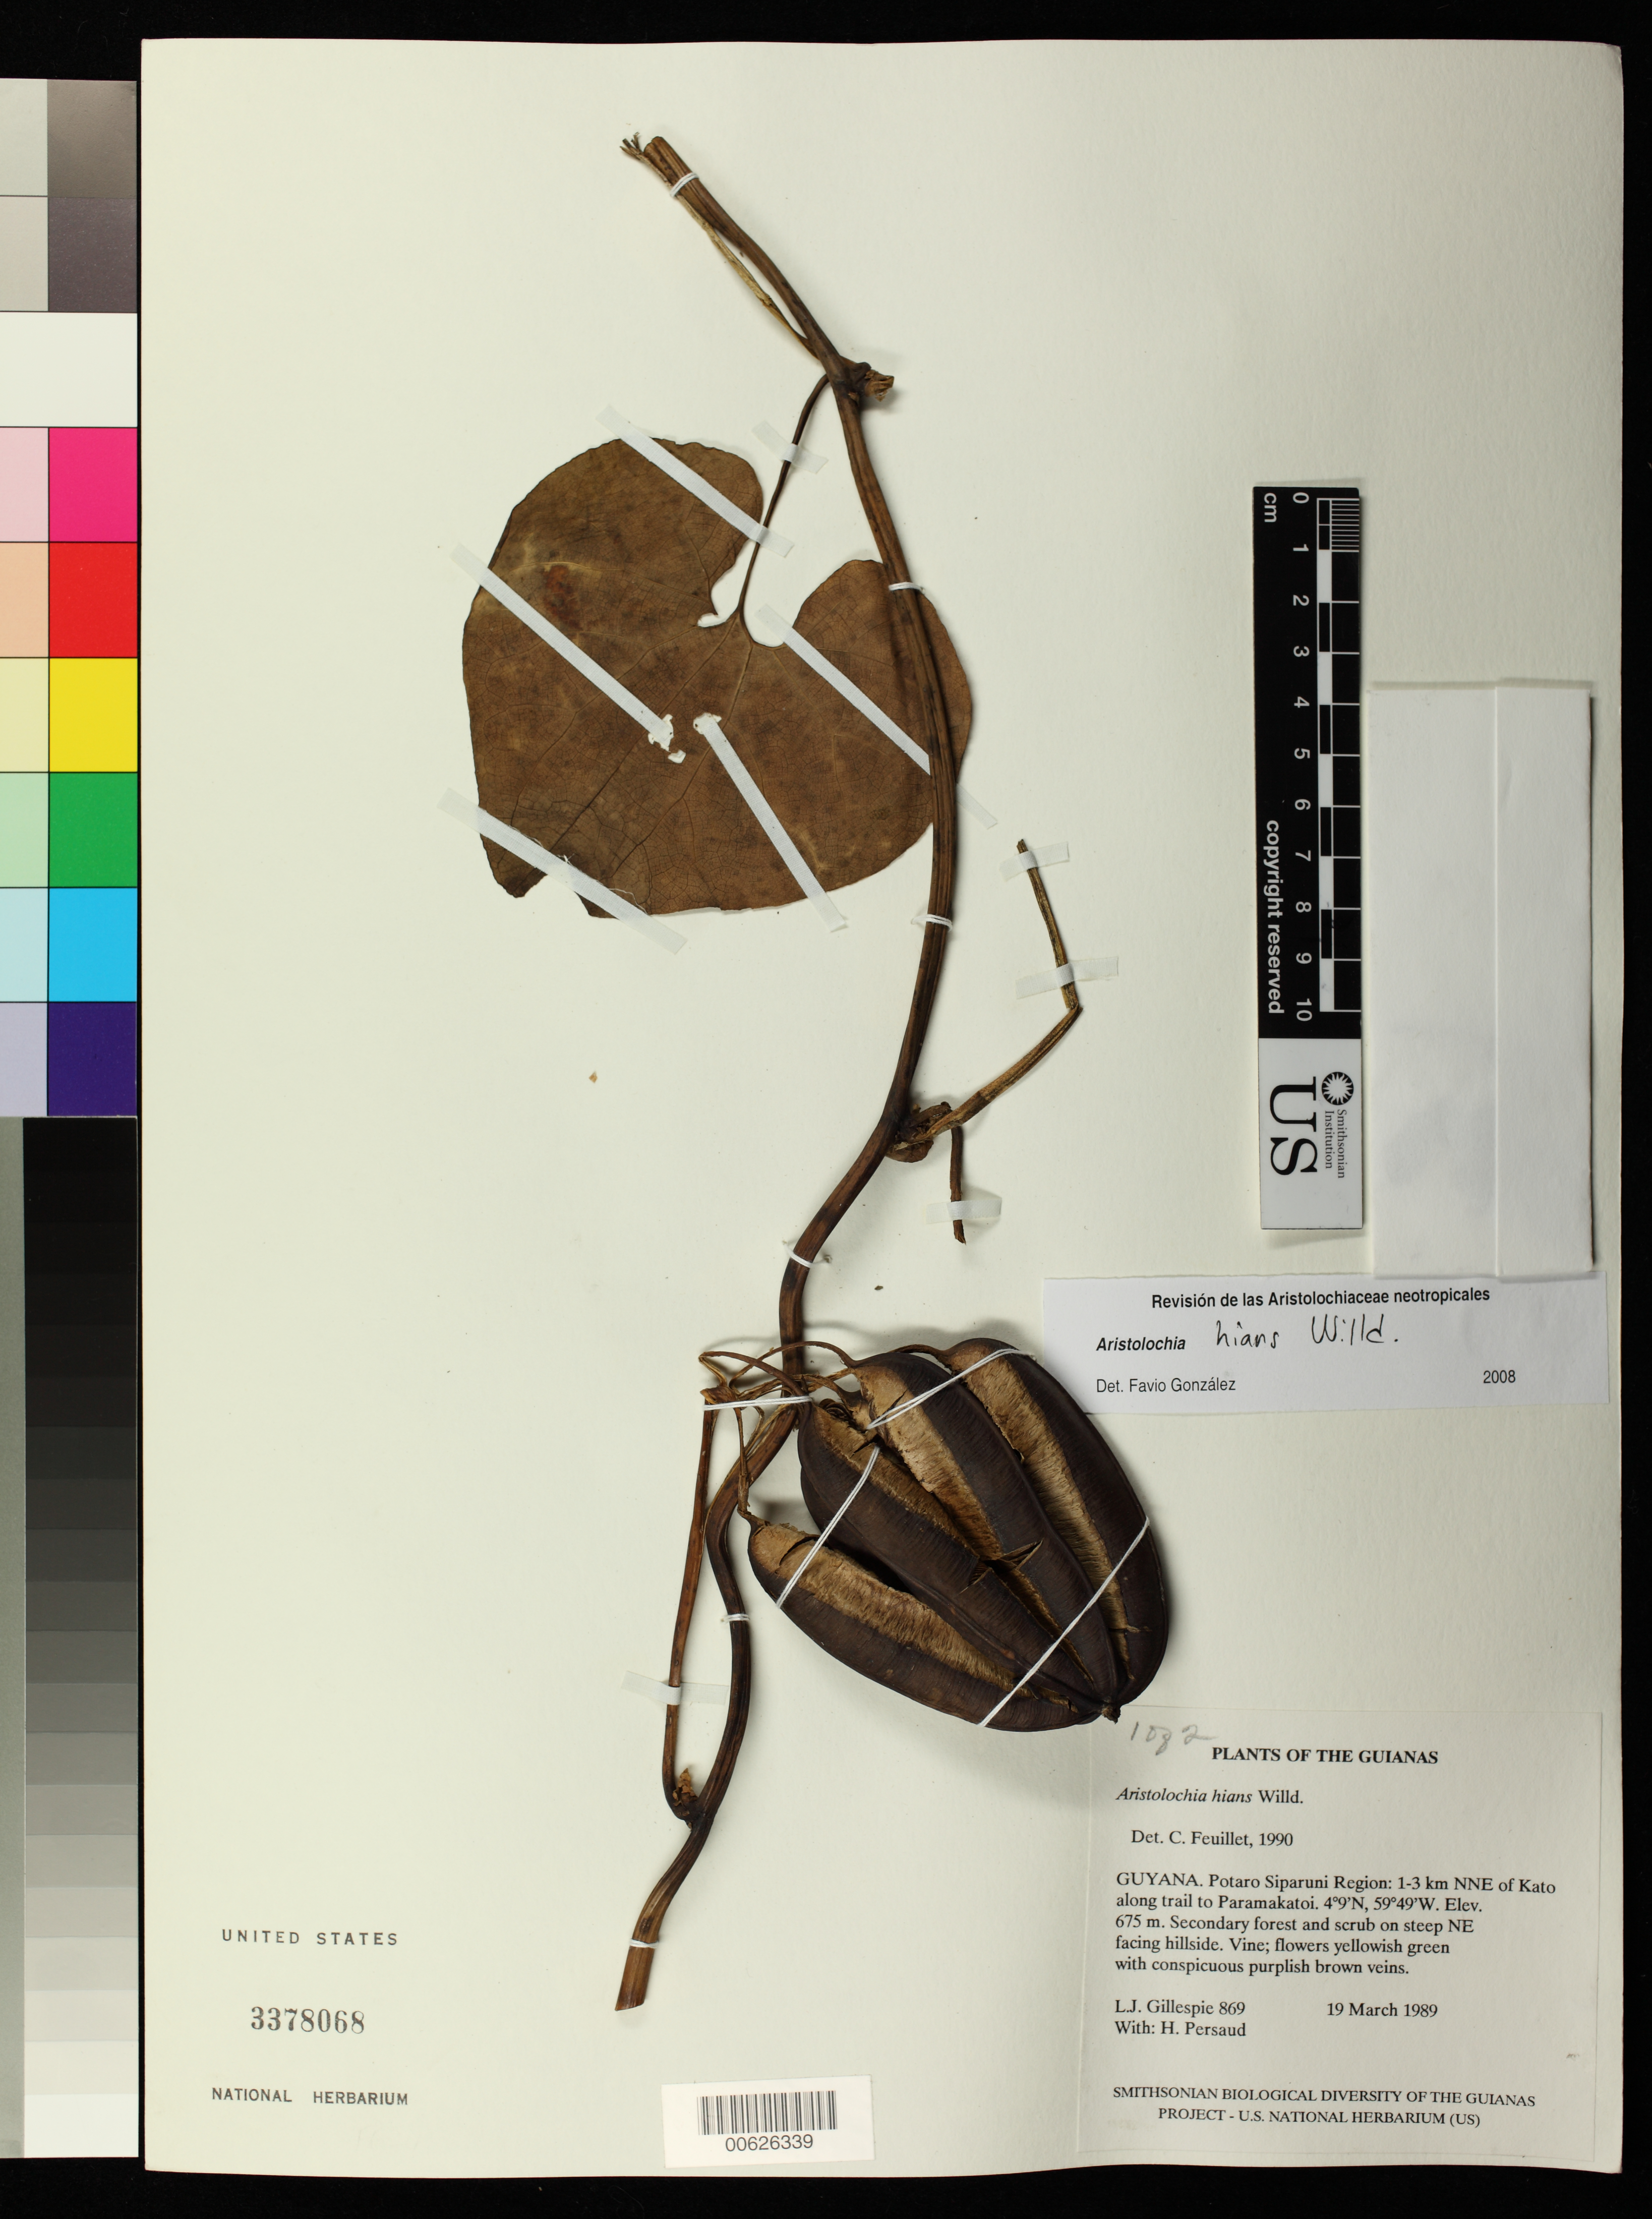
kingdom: Plantae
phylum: Tracheophyta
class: Magnoliopsida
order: Piperales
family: Aristolochiaceae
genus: Aristolochia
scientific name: Aristolochia hians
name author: Willd.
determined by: Feuillet, C.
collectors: L. J. Gillespie & H. Persaud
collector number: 869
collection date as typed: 19 March 1989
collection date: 1989-03-19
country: Guyana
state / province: Potaro-Siparuni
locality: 1-3 km NNE of Kato along trail to Paramakatoi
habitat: Secondary forest and scrub on steep NE facing hillside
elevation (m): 675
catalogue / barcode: US 3378068